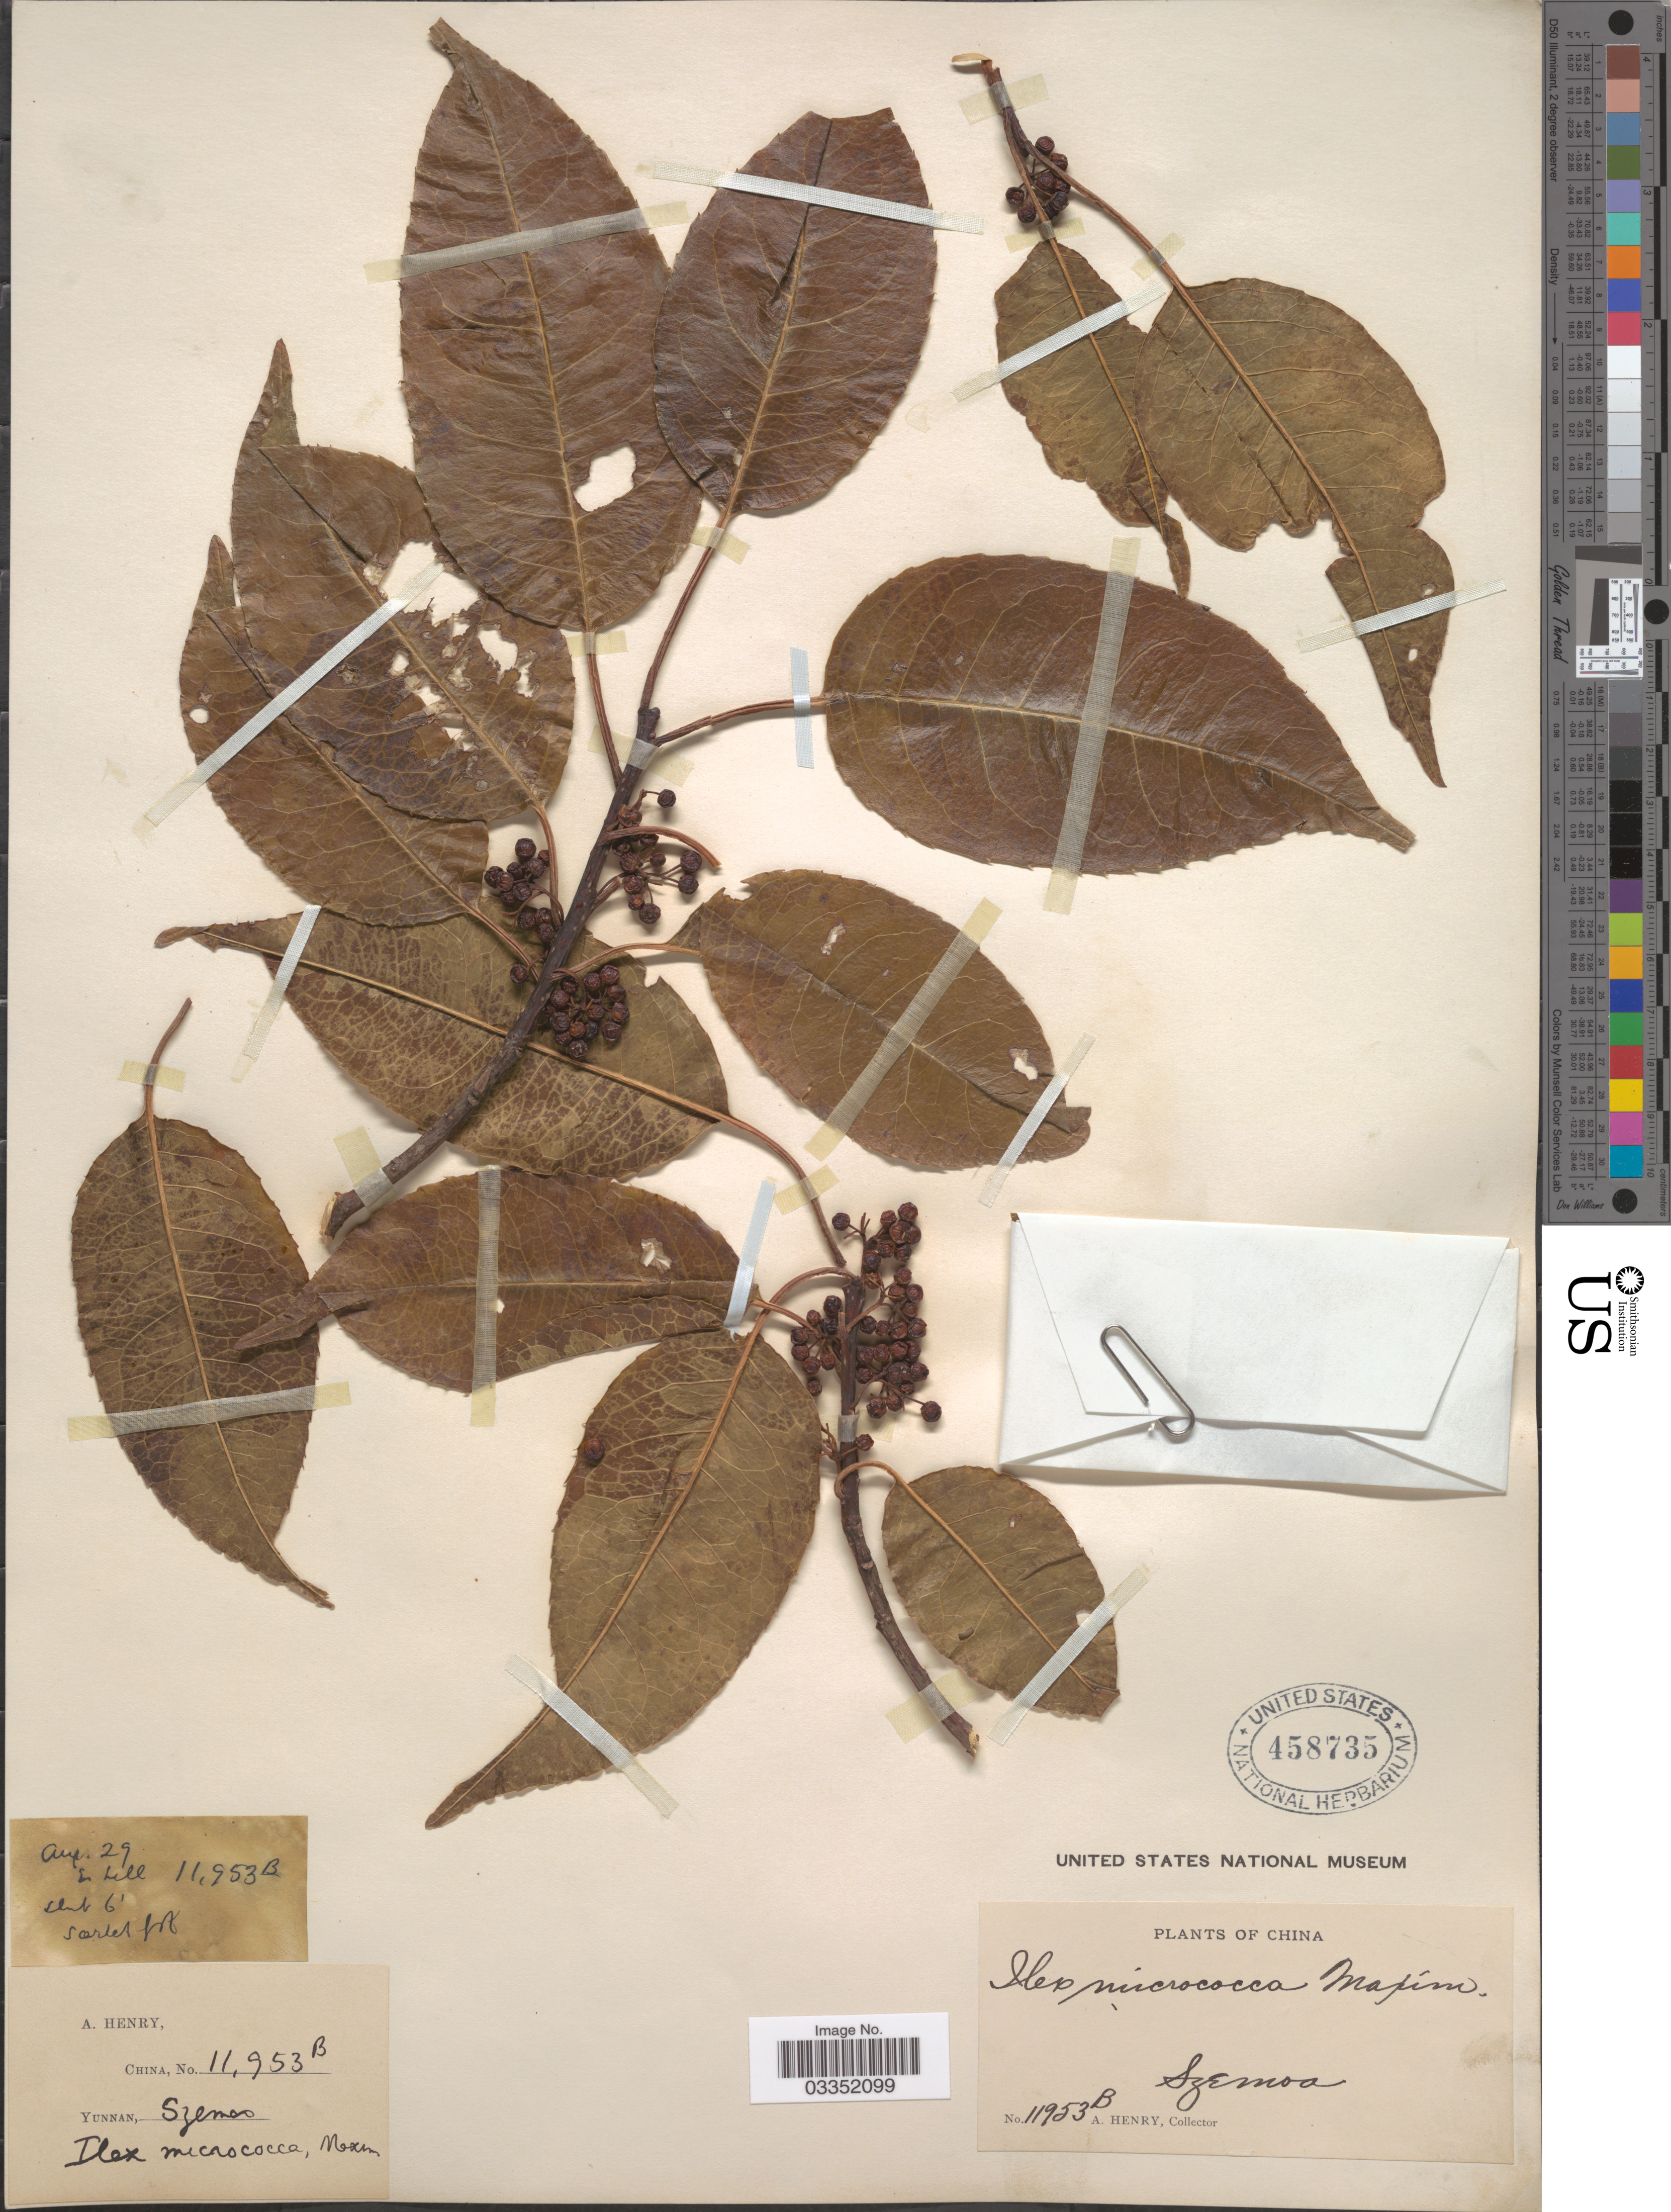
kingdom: Plantae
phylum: Tracheophyta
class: Magnoliopsida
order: Aquifoliales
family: Aquifoliaceae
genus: Ilex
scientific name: Ilex micrococca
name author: Maxim.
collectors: A. Henry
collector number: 11953 B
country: China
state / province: Yunnan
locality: Szemoa.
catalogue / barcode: US 458735